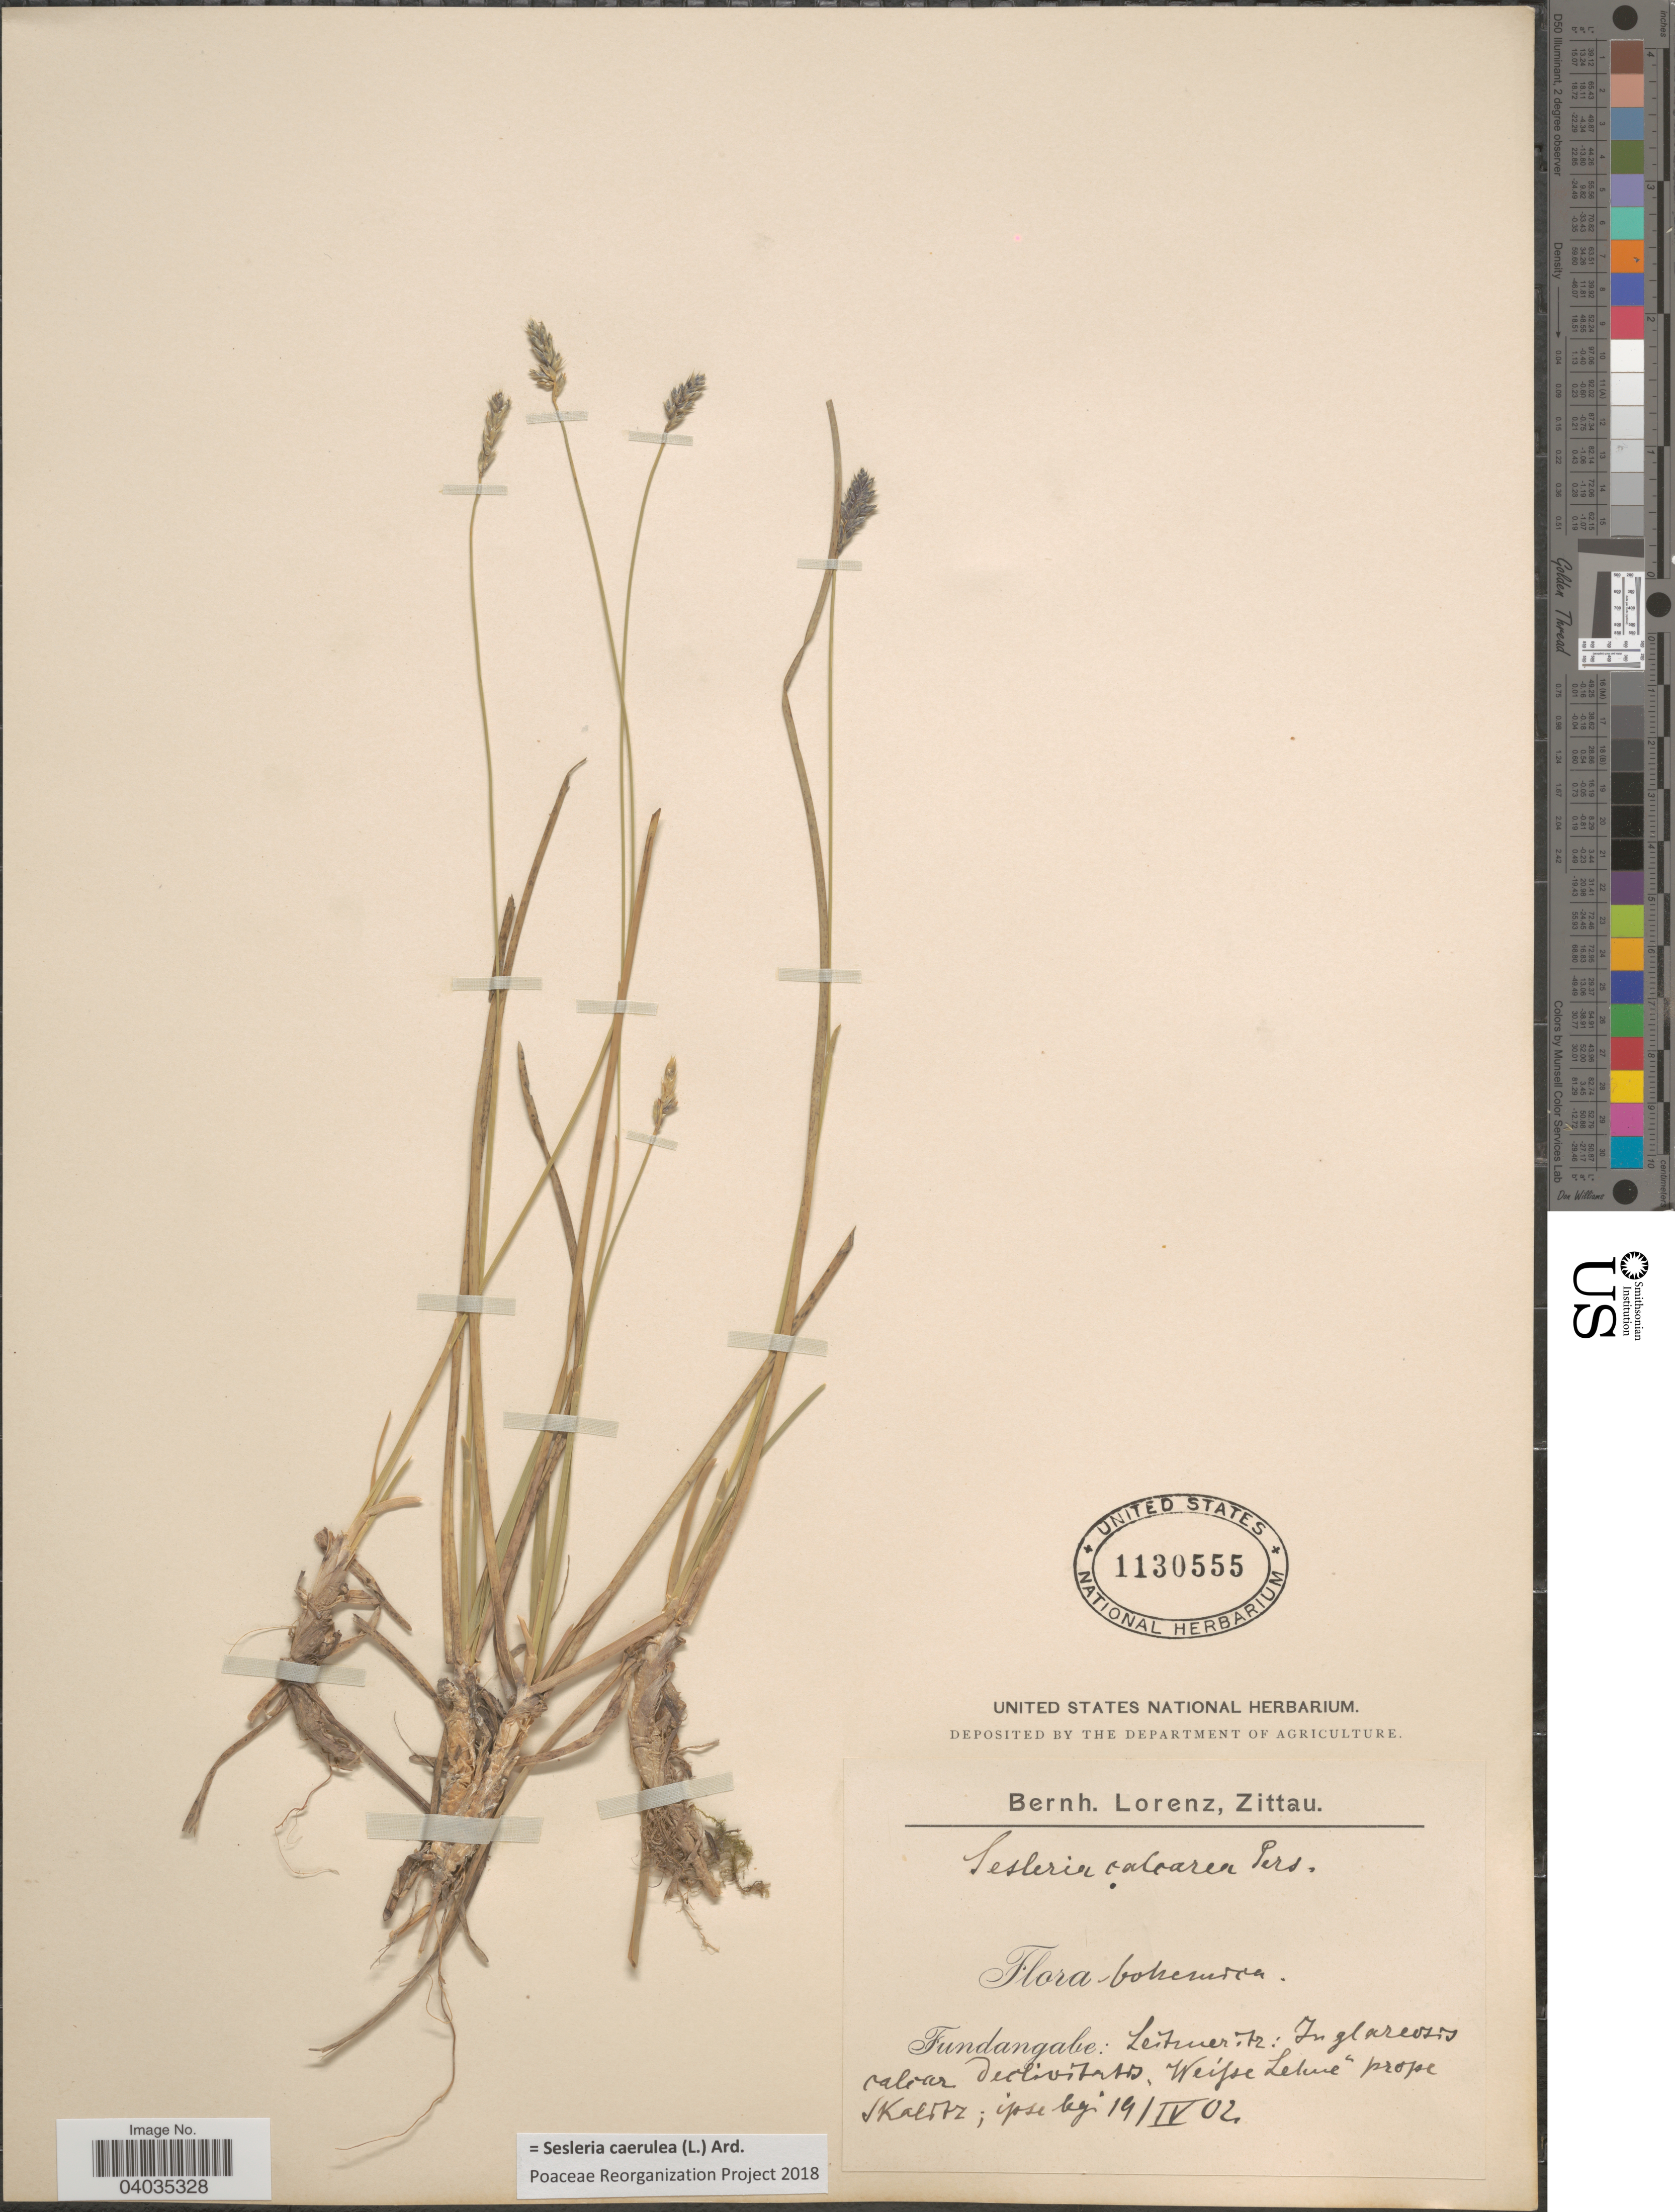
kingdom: Plantae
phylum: Tracheophyta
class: Liliopsida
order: Poales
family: Poaceae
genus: Sesleria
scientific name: Sesleria caerulea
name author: (L.) Ard.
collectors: B. Lorenz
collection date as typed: Transcribed d/m/y: 19/4/2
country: Czechia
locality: Bohemica. Leitmeritz: In glareosis calicar declivibus Weisse Lehne prope Skalitz.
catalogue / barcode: US 1130555